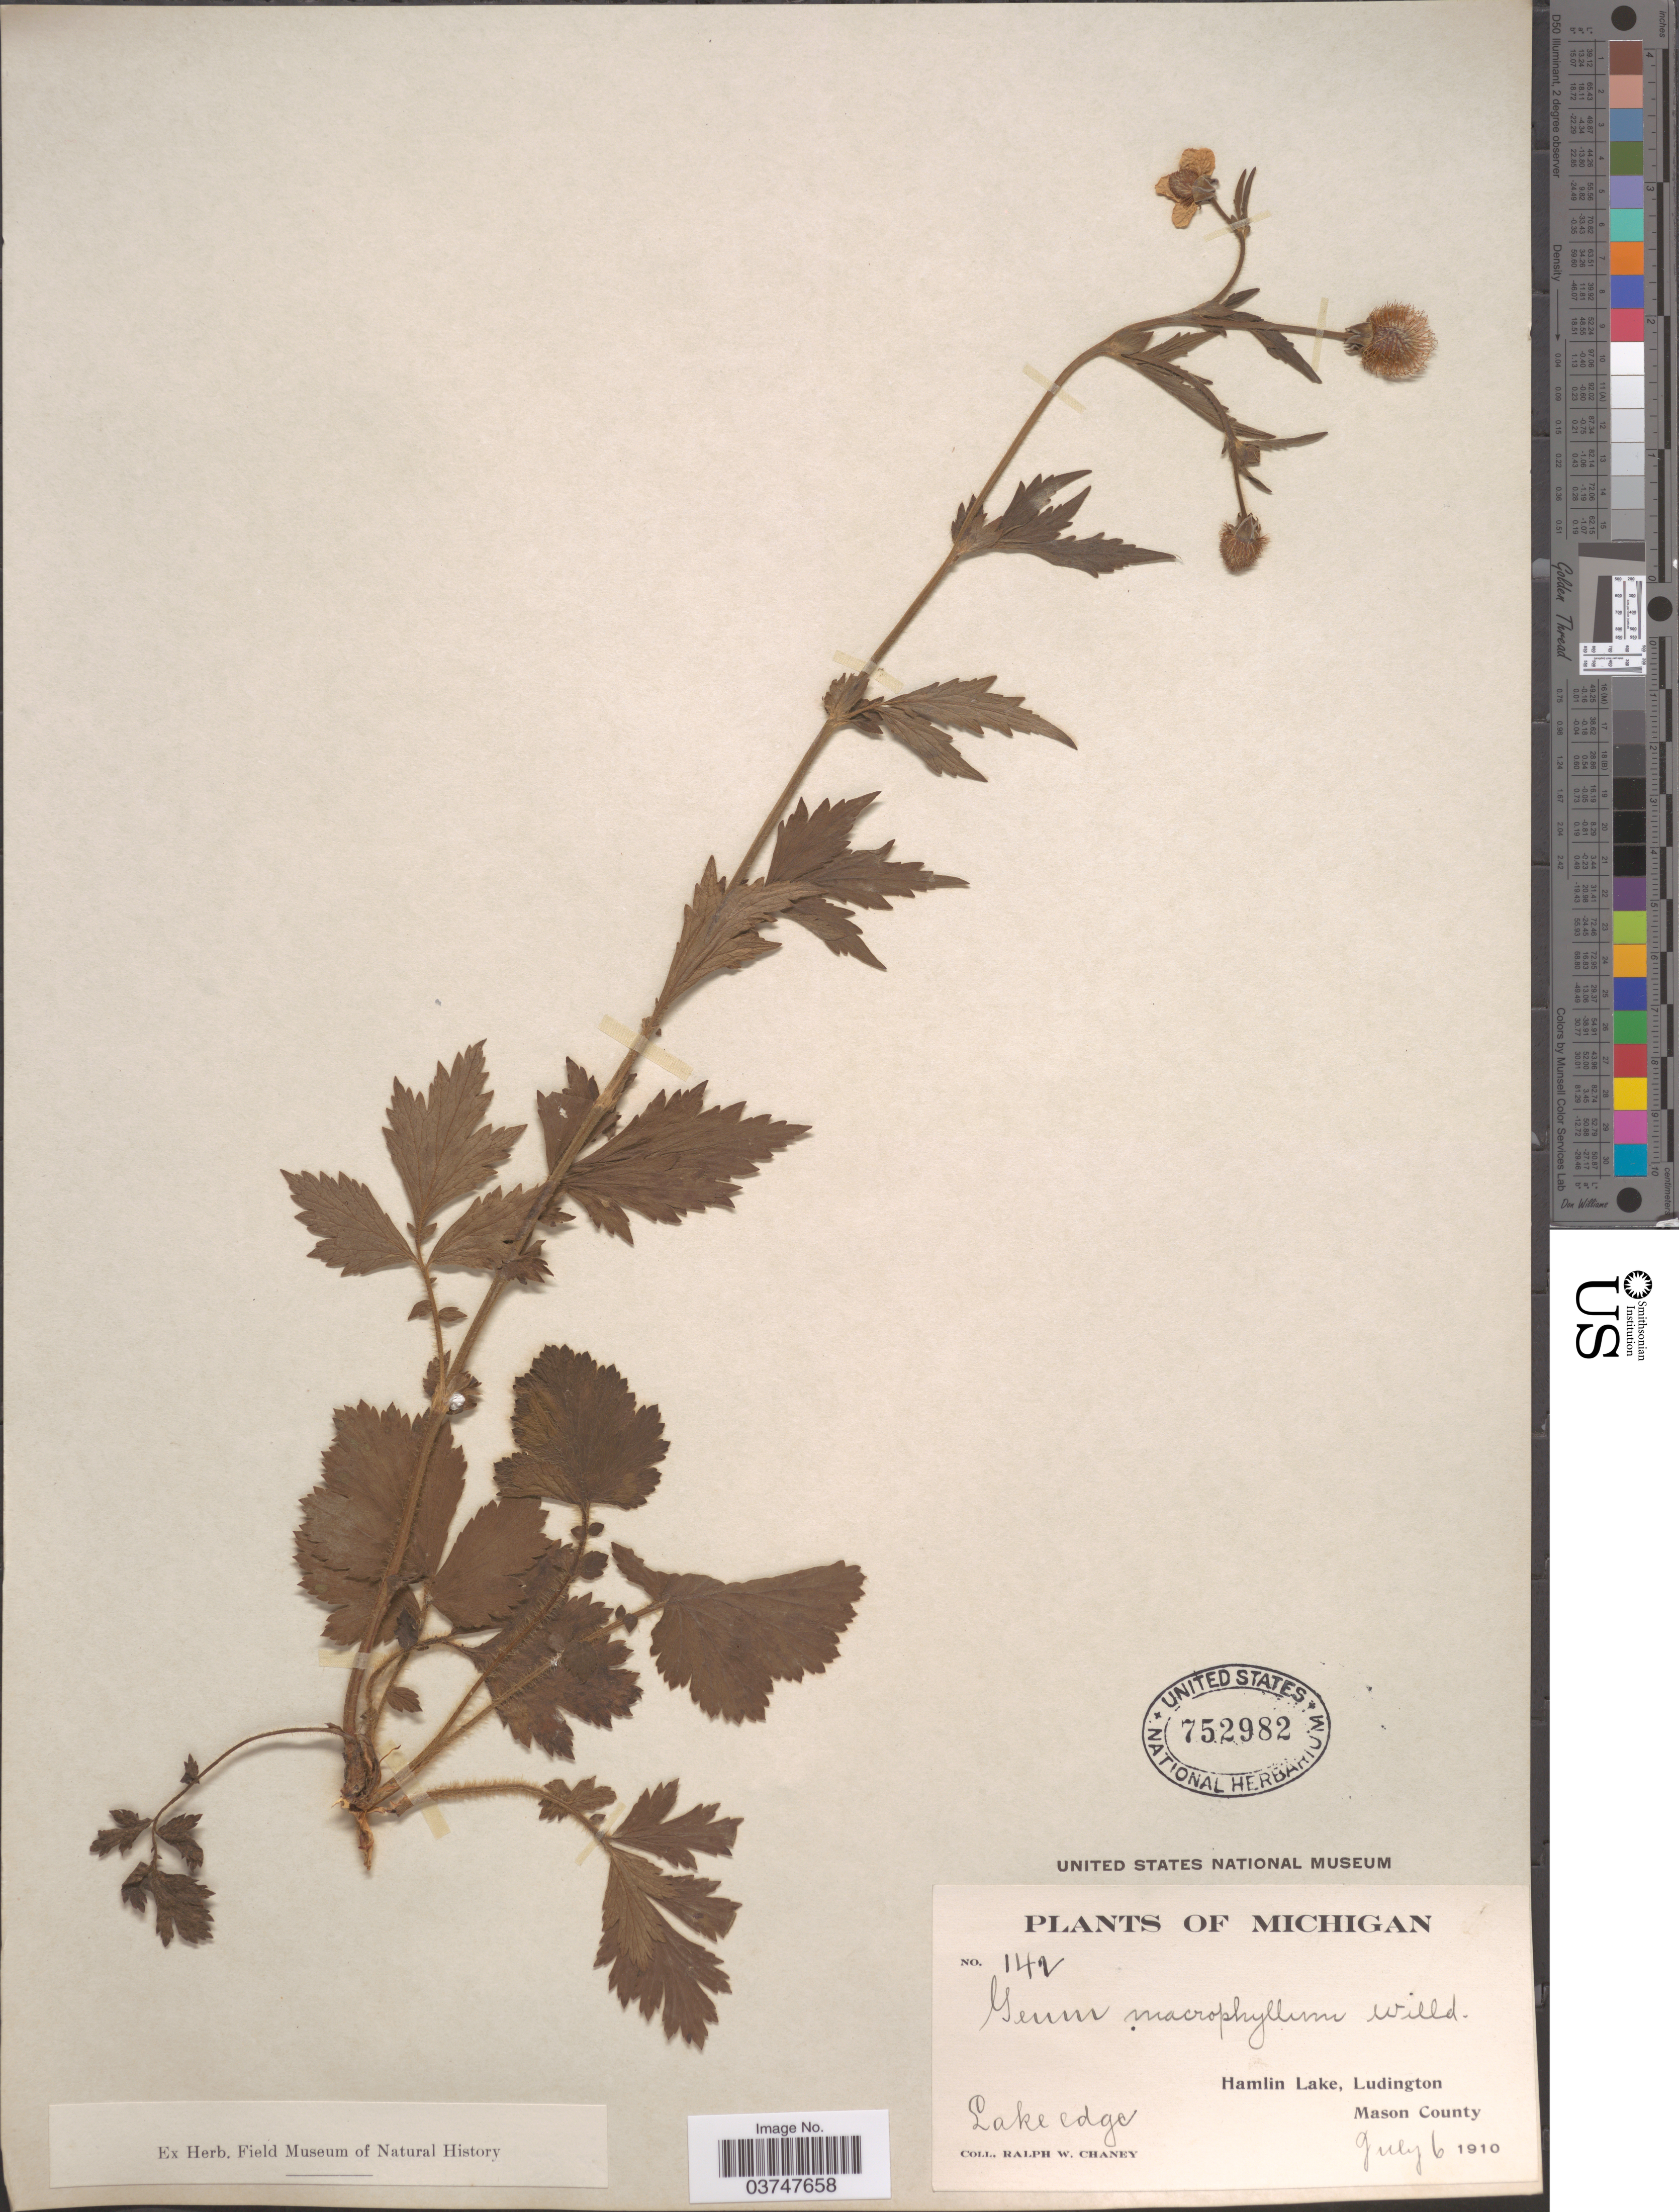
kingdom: Plantae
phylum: Tracheophyta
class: Magnoliopsida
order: Rosales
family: Rosaceae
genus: Geum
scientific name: Geum macrophyllum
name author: Willd.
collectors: R. Chaney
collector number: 142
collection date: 1910-07-06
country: United States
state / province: Michigan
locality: Hamlin Lake, Ludington Mason County.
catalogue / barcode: US 752982